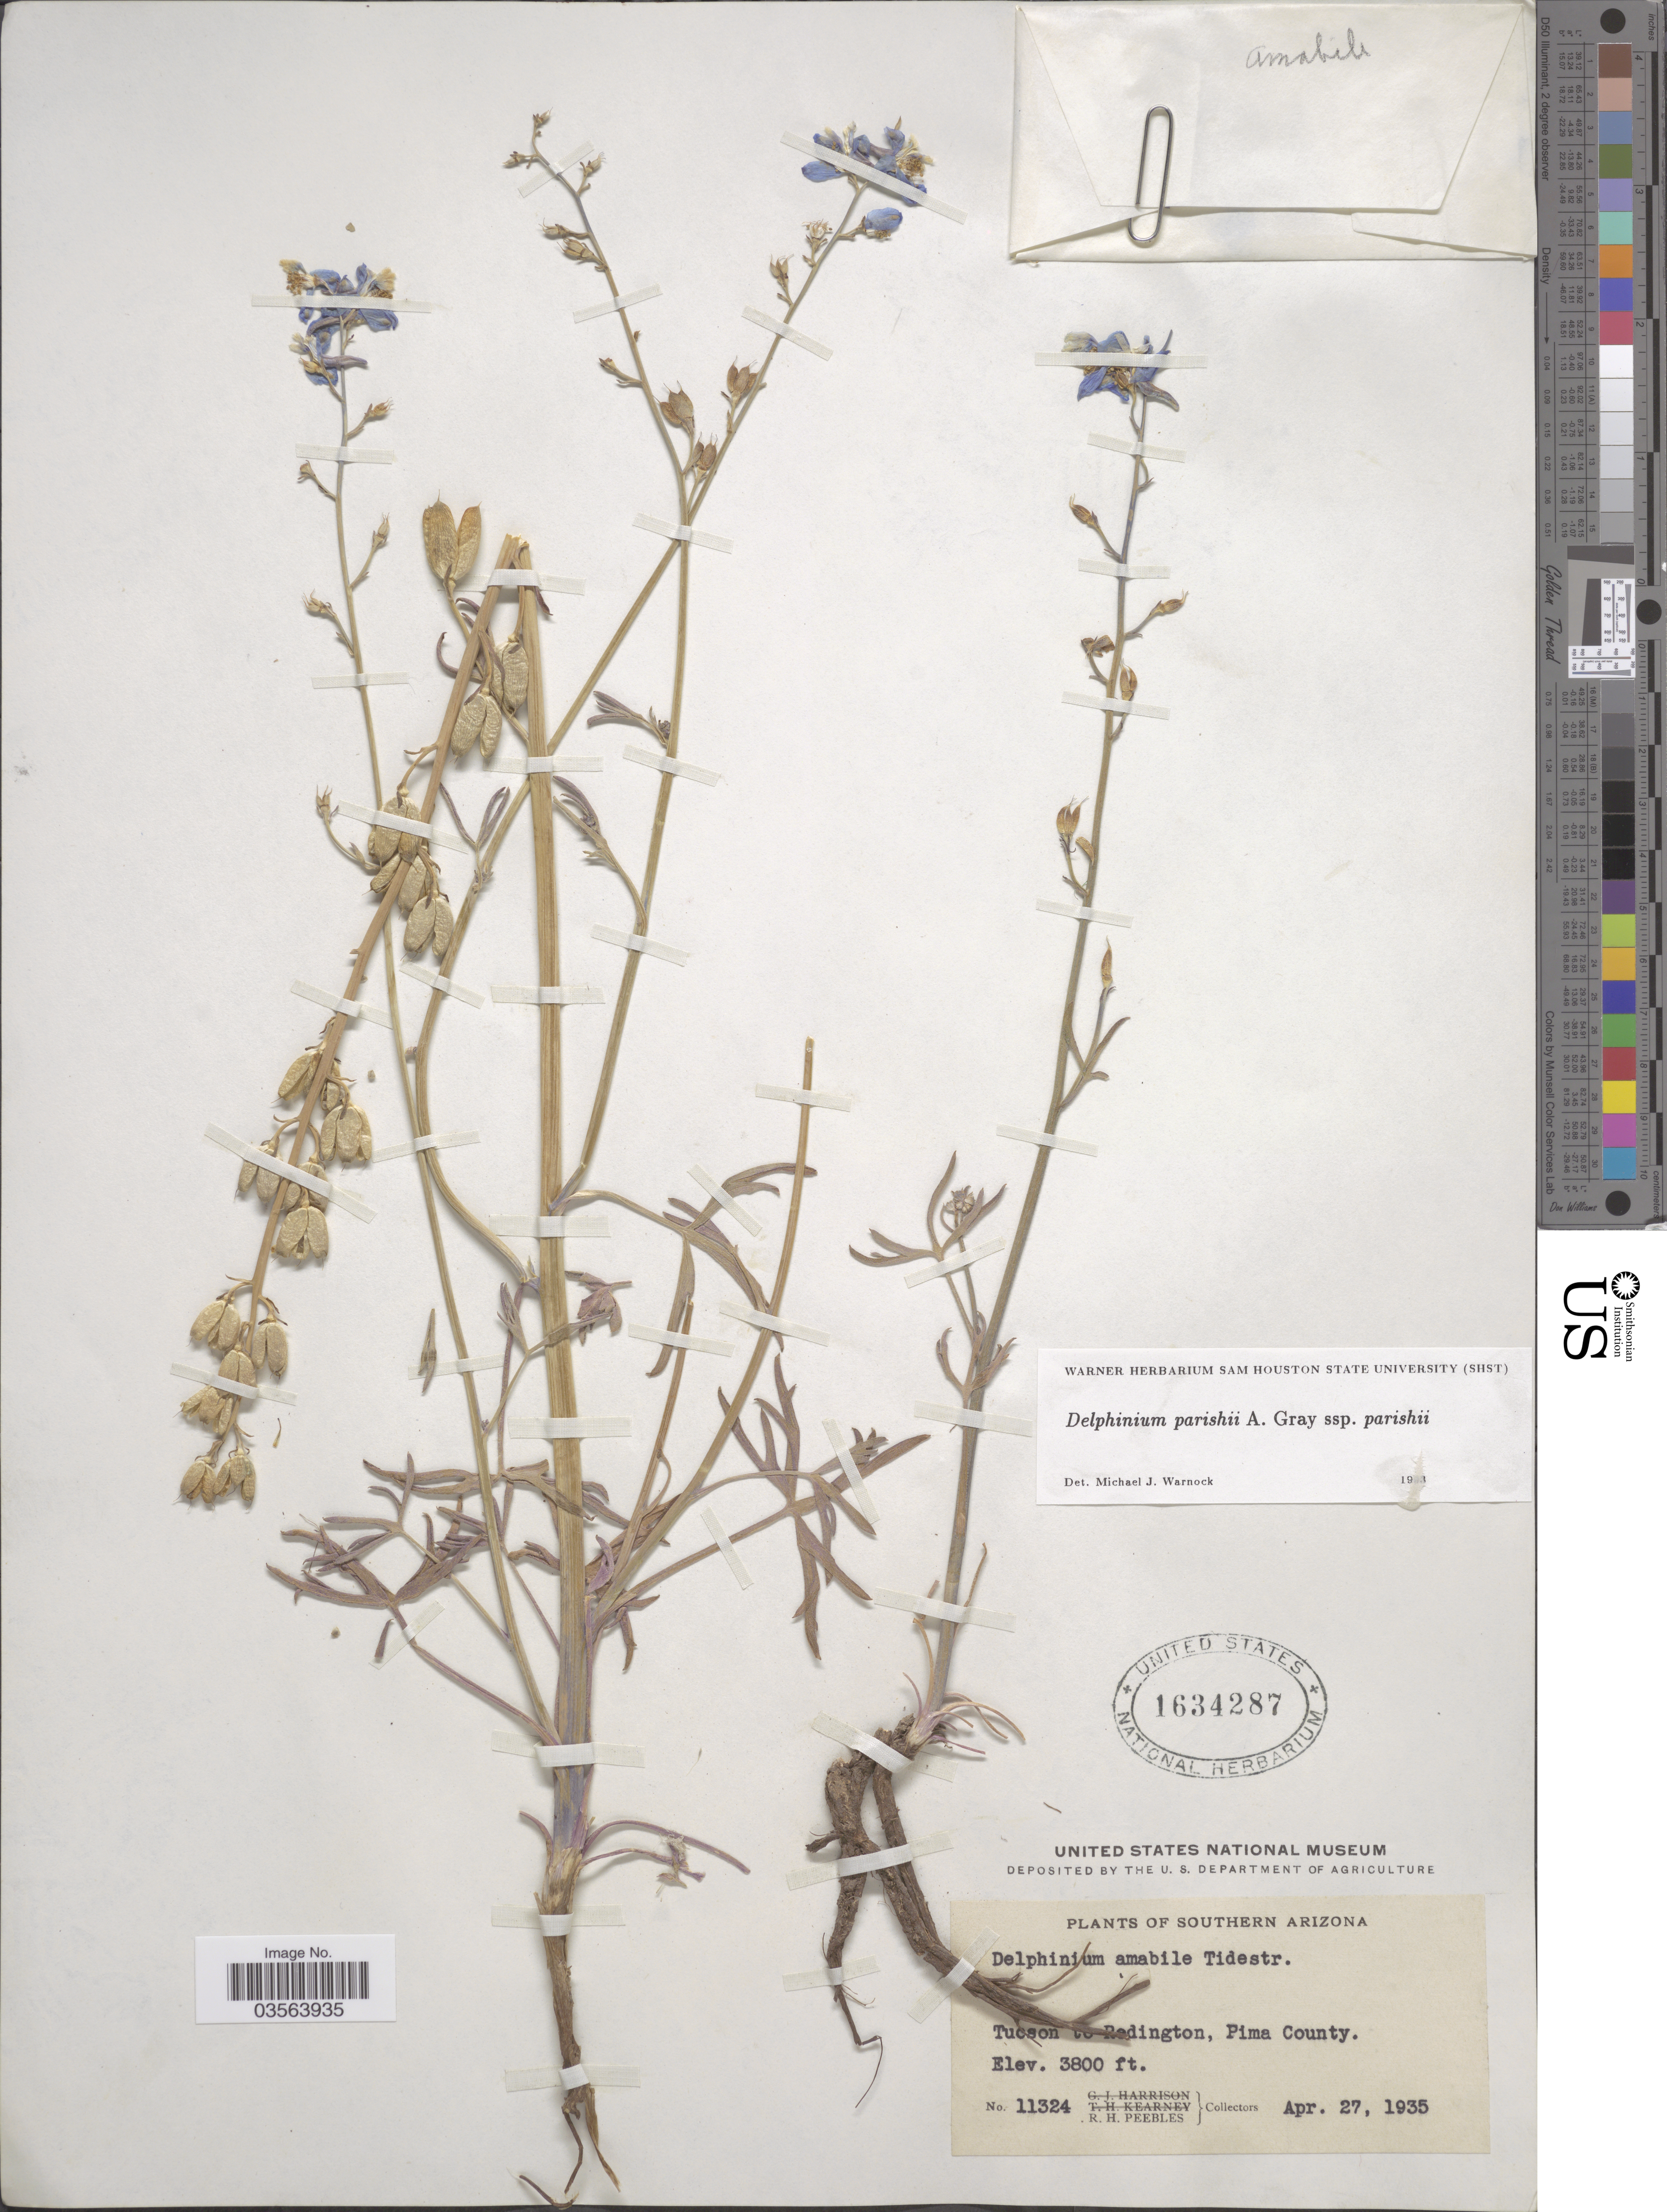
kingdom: Plantae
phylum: Tracheophyta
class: Magnoliopsida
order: Ranunculales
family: Ranunculaceae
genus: Delphinium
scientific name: Delphinium parishii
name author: A. Gray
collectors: R. H. Peebles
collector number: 11324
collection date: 1935-04-27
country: United States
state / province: Arizona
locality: Southern Arizona. Tucson to Redington, Pima County.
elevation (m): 1158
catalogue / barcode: US 1634287